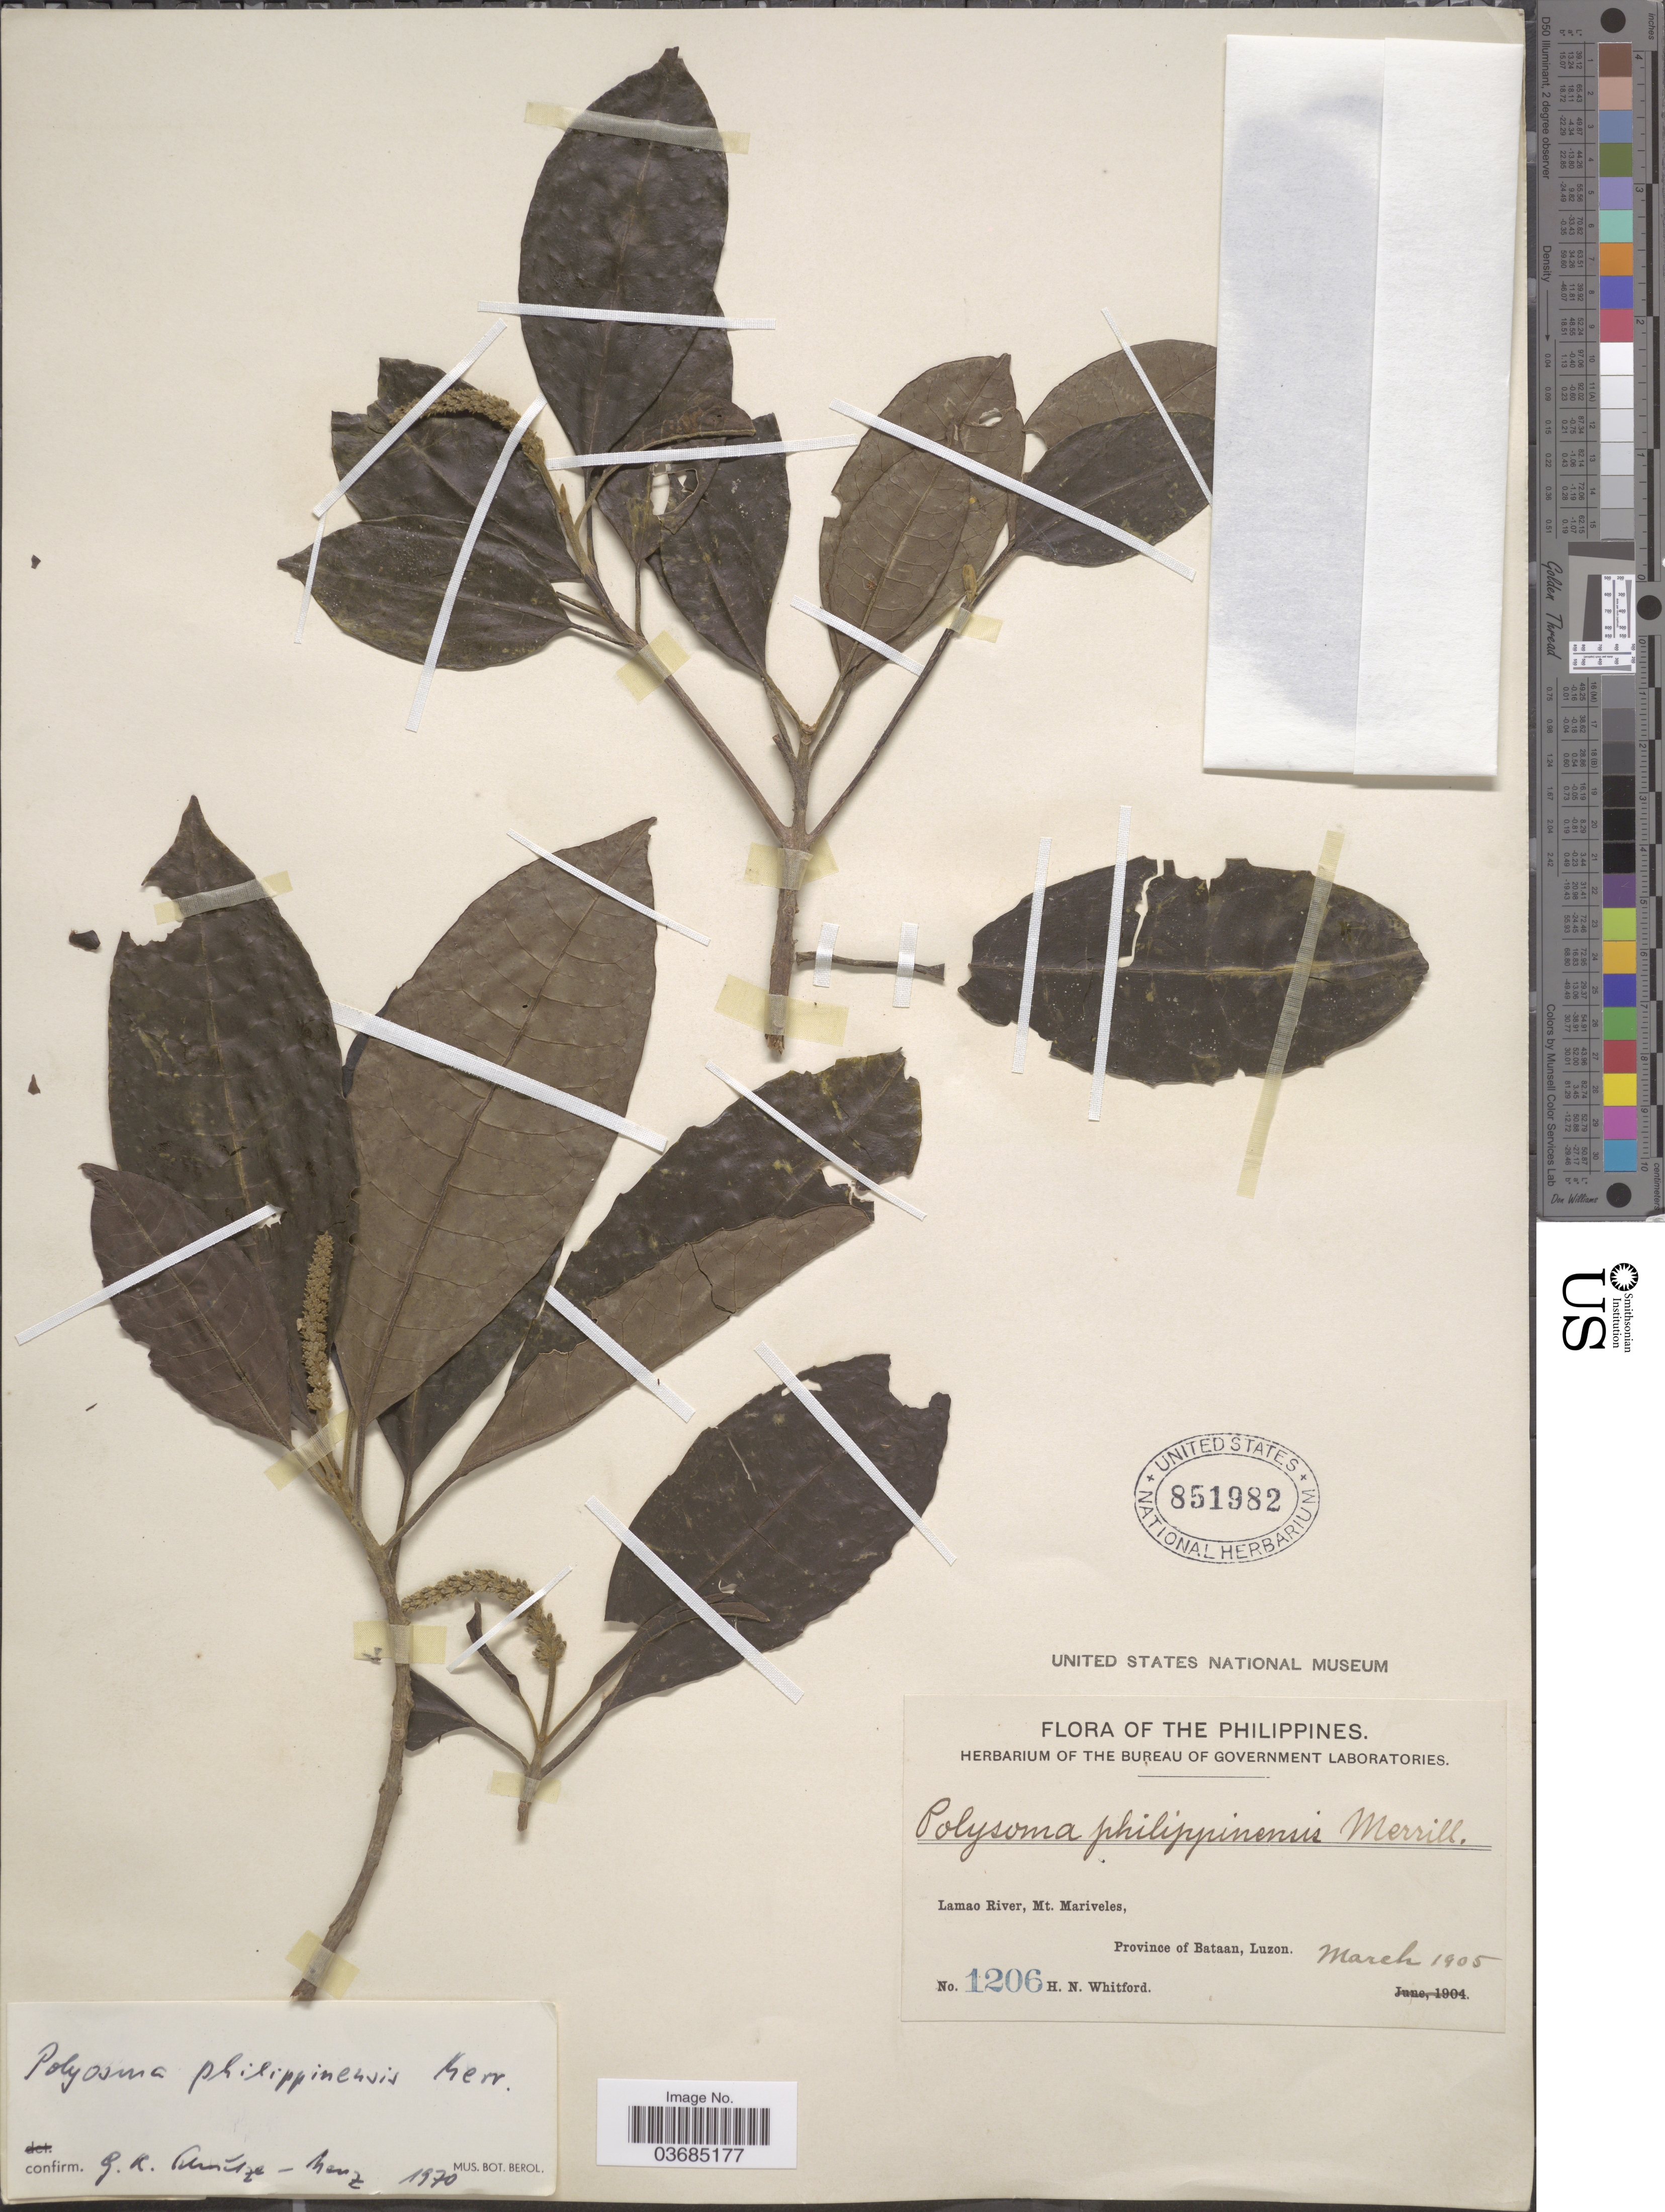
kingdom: Plantae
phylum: Tracheophyta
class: Magnoliopsida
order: Escalloniales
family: Escalloniaceae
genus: Polyosma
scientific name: Polyosma philippinensis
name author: Merr.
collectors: H. N. Whitford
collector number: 1206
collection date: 1905-03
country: Philippines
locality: Lamao River, Mt. Mariveles, Province of Bataan, Luzon.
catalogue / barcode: US 851982